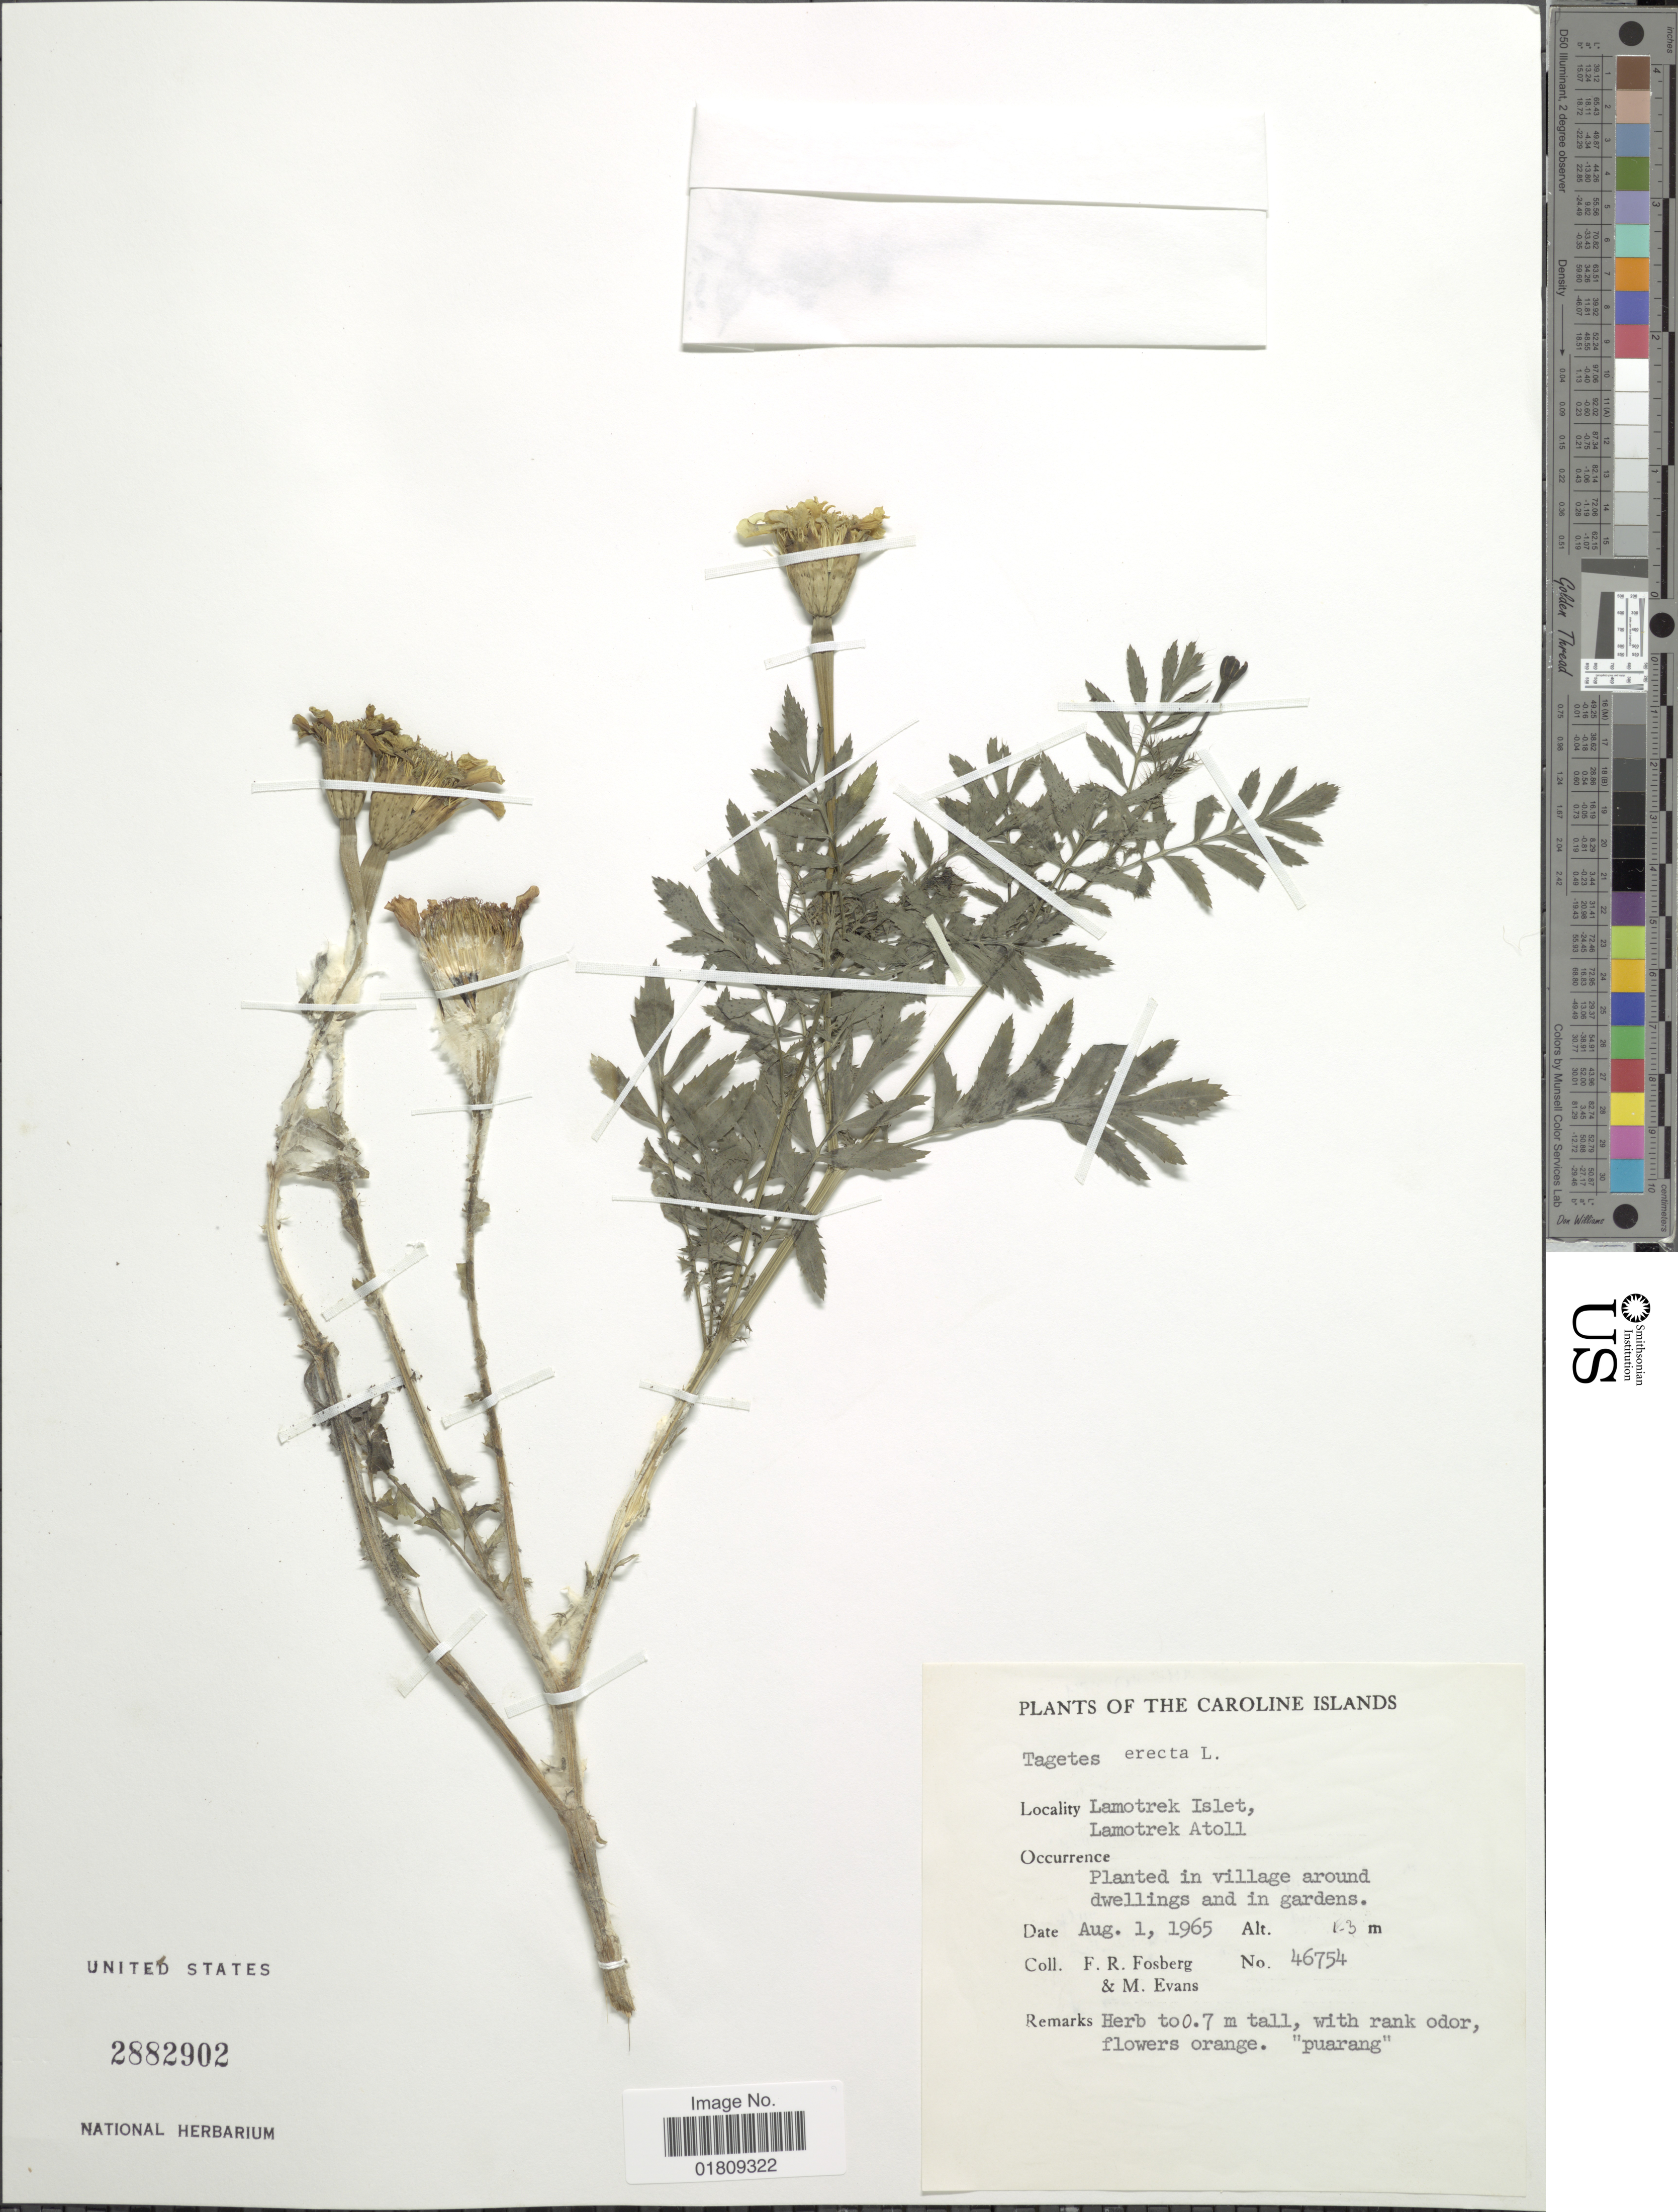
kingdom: Plantae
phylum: Tracheophyta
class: Magnoliopsida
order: Asterales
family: Asteraceae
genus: Tagetes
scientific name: Tagetes erecta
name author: L.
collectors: F. R. Fosberg & M. Evans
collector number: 46754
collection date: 1965-08-01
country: Micronesia, Federated States of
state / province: Yap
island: Lamotrek Atoll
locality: Caroline Islands, Lamotrek Islet, Lamotrek Atoll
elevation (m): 1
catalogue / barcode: US 2882902